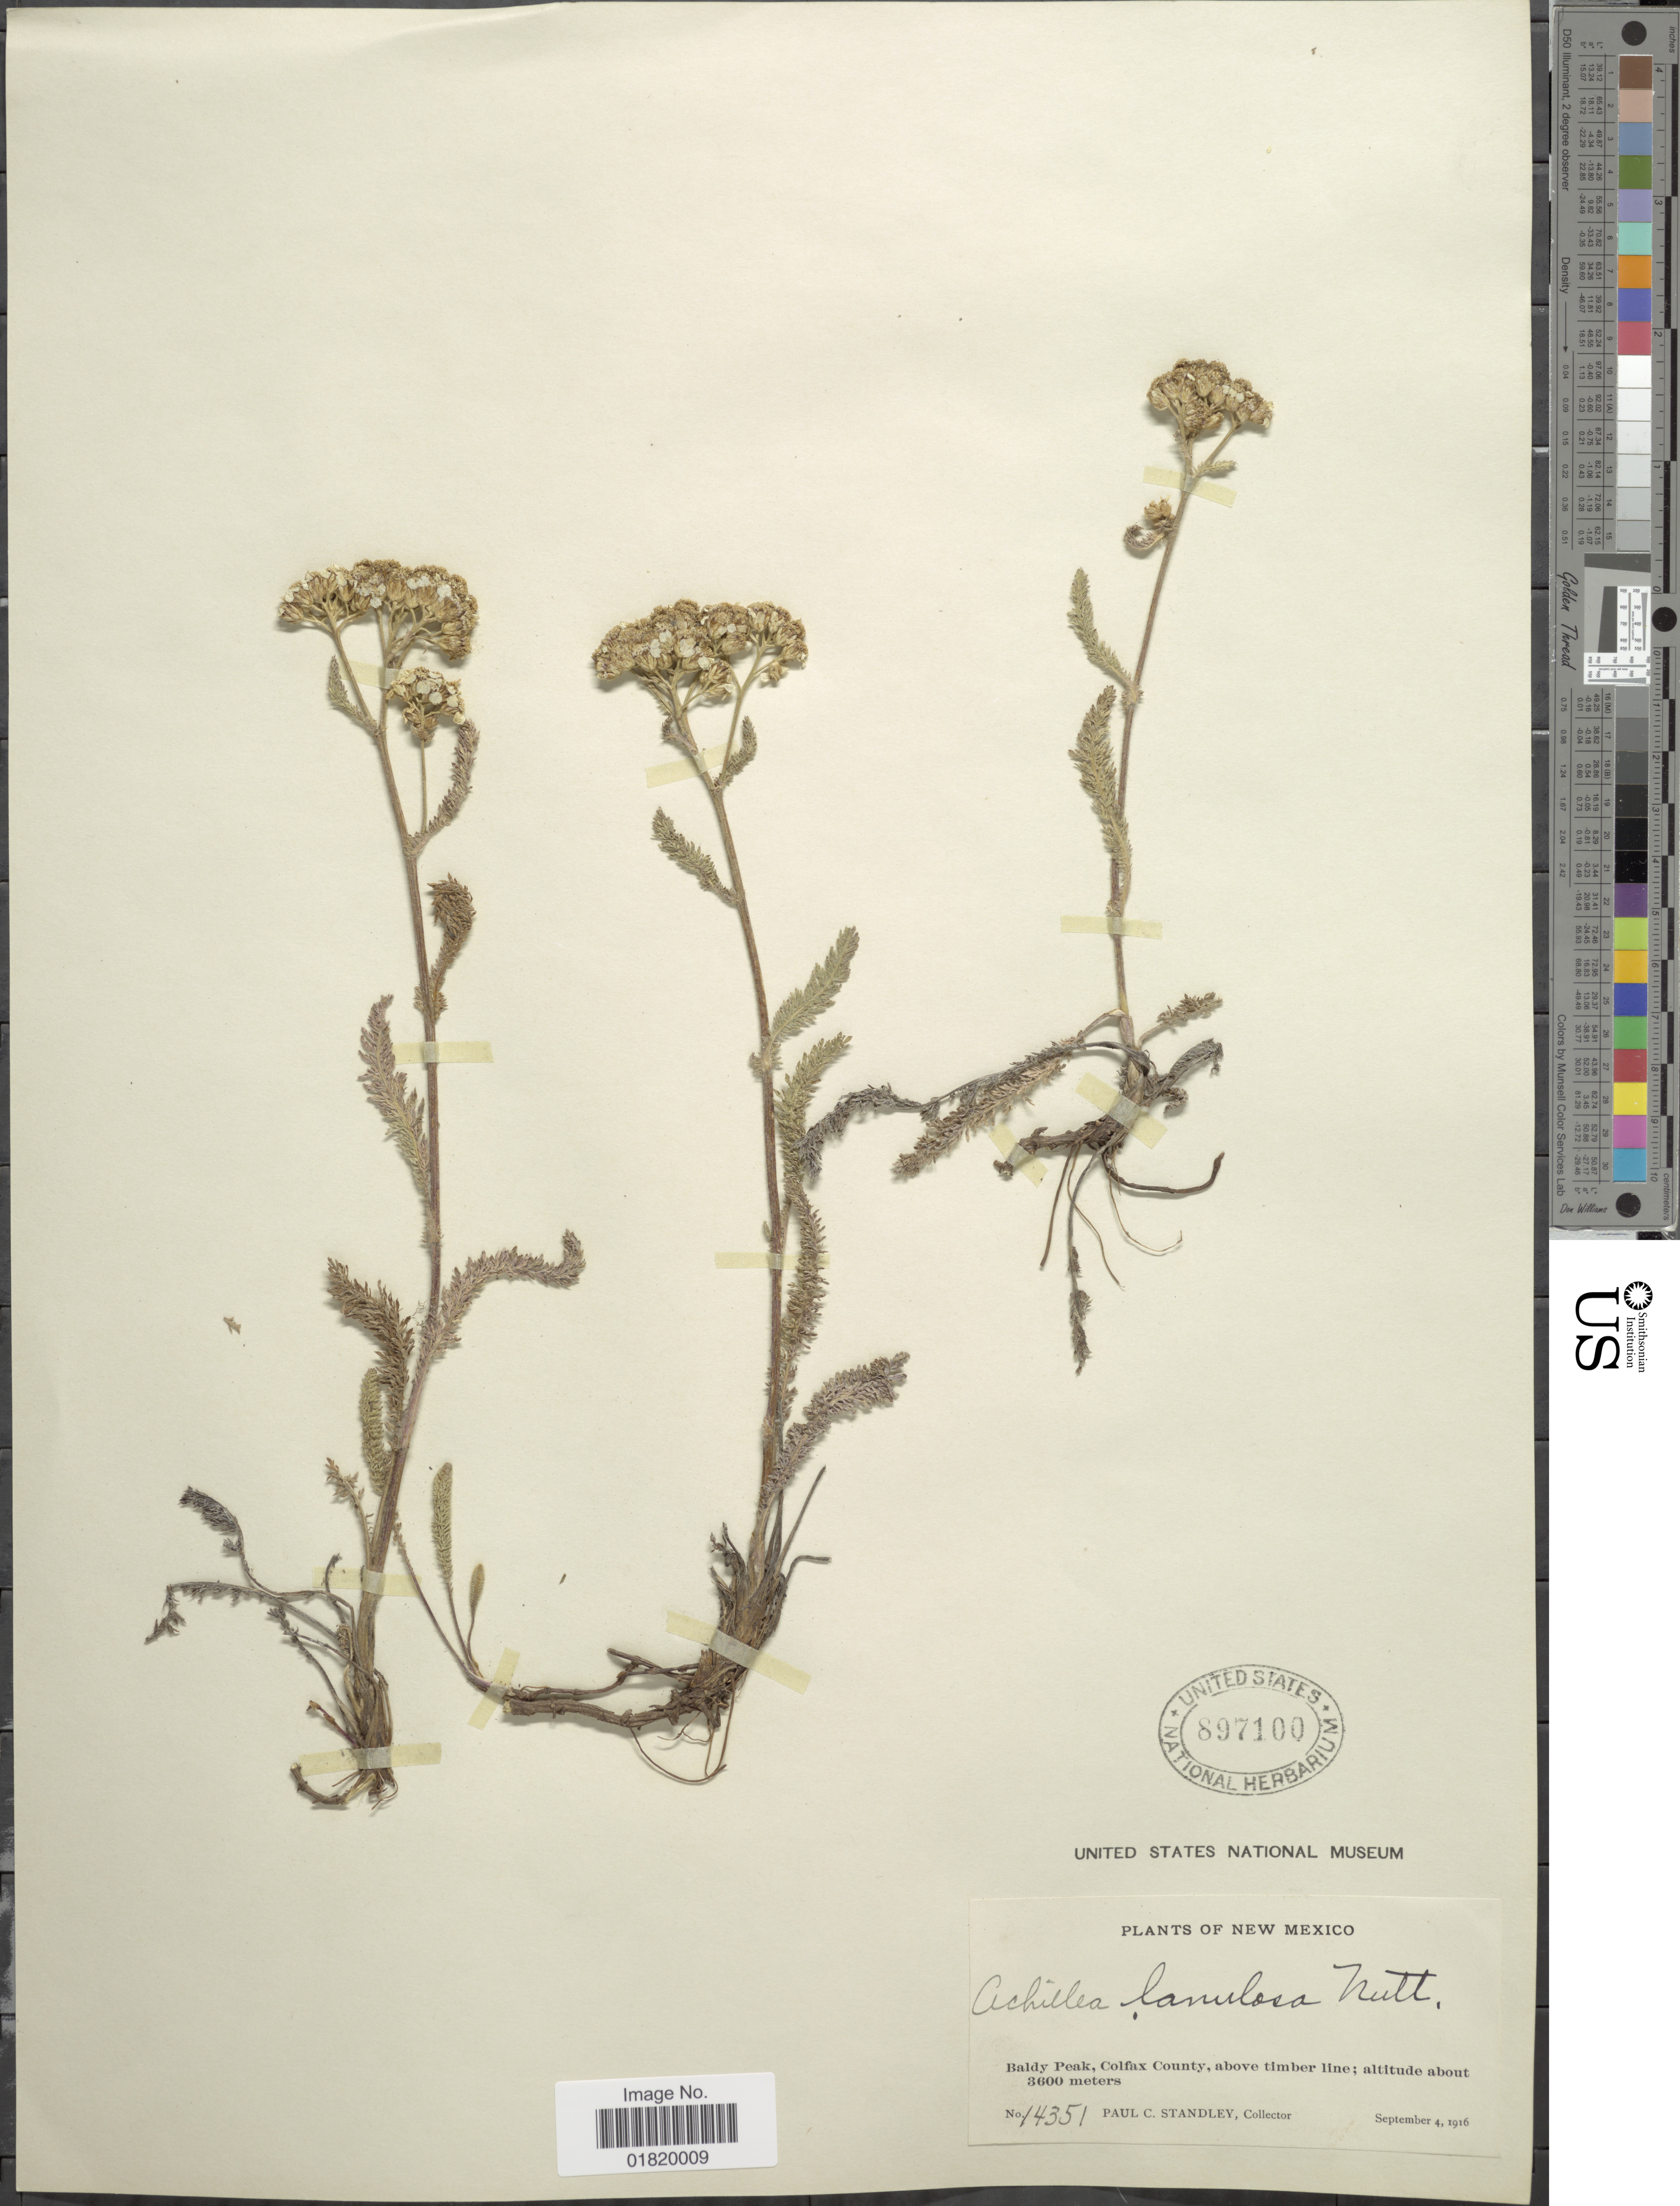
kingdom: Plantae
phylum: Tracheophyta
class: Magnoliopsida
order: Asterales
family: Asteraceae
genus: Achillea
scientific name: Achillea lanulosa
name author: Nutt.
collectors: P. C. Standley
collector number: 14351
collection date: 1916-09-04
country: United States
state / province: New Mexico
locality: Baldy Peak, Colfax County, above timber line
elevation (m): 3600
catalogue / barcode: US 897100